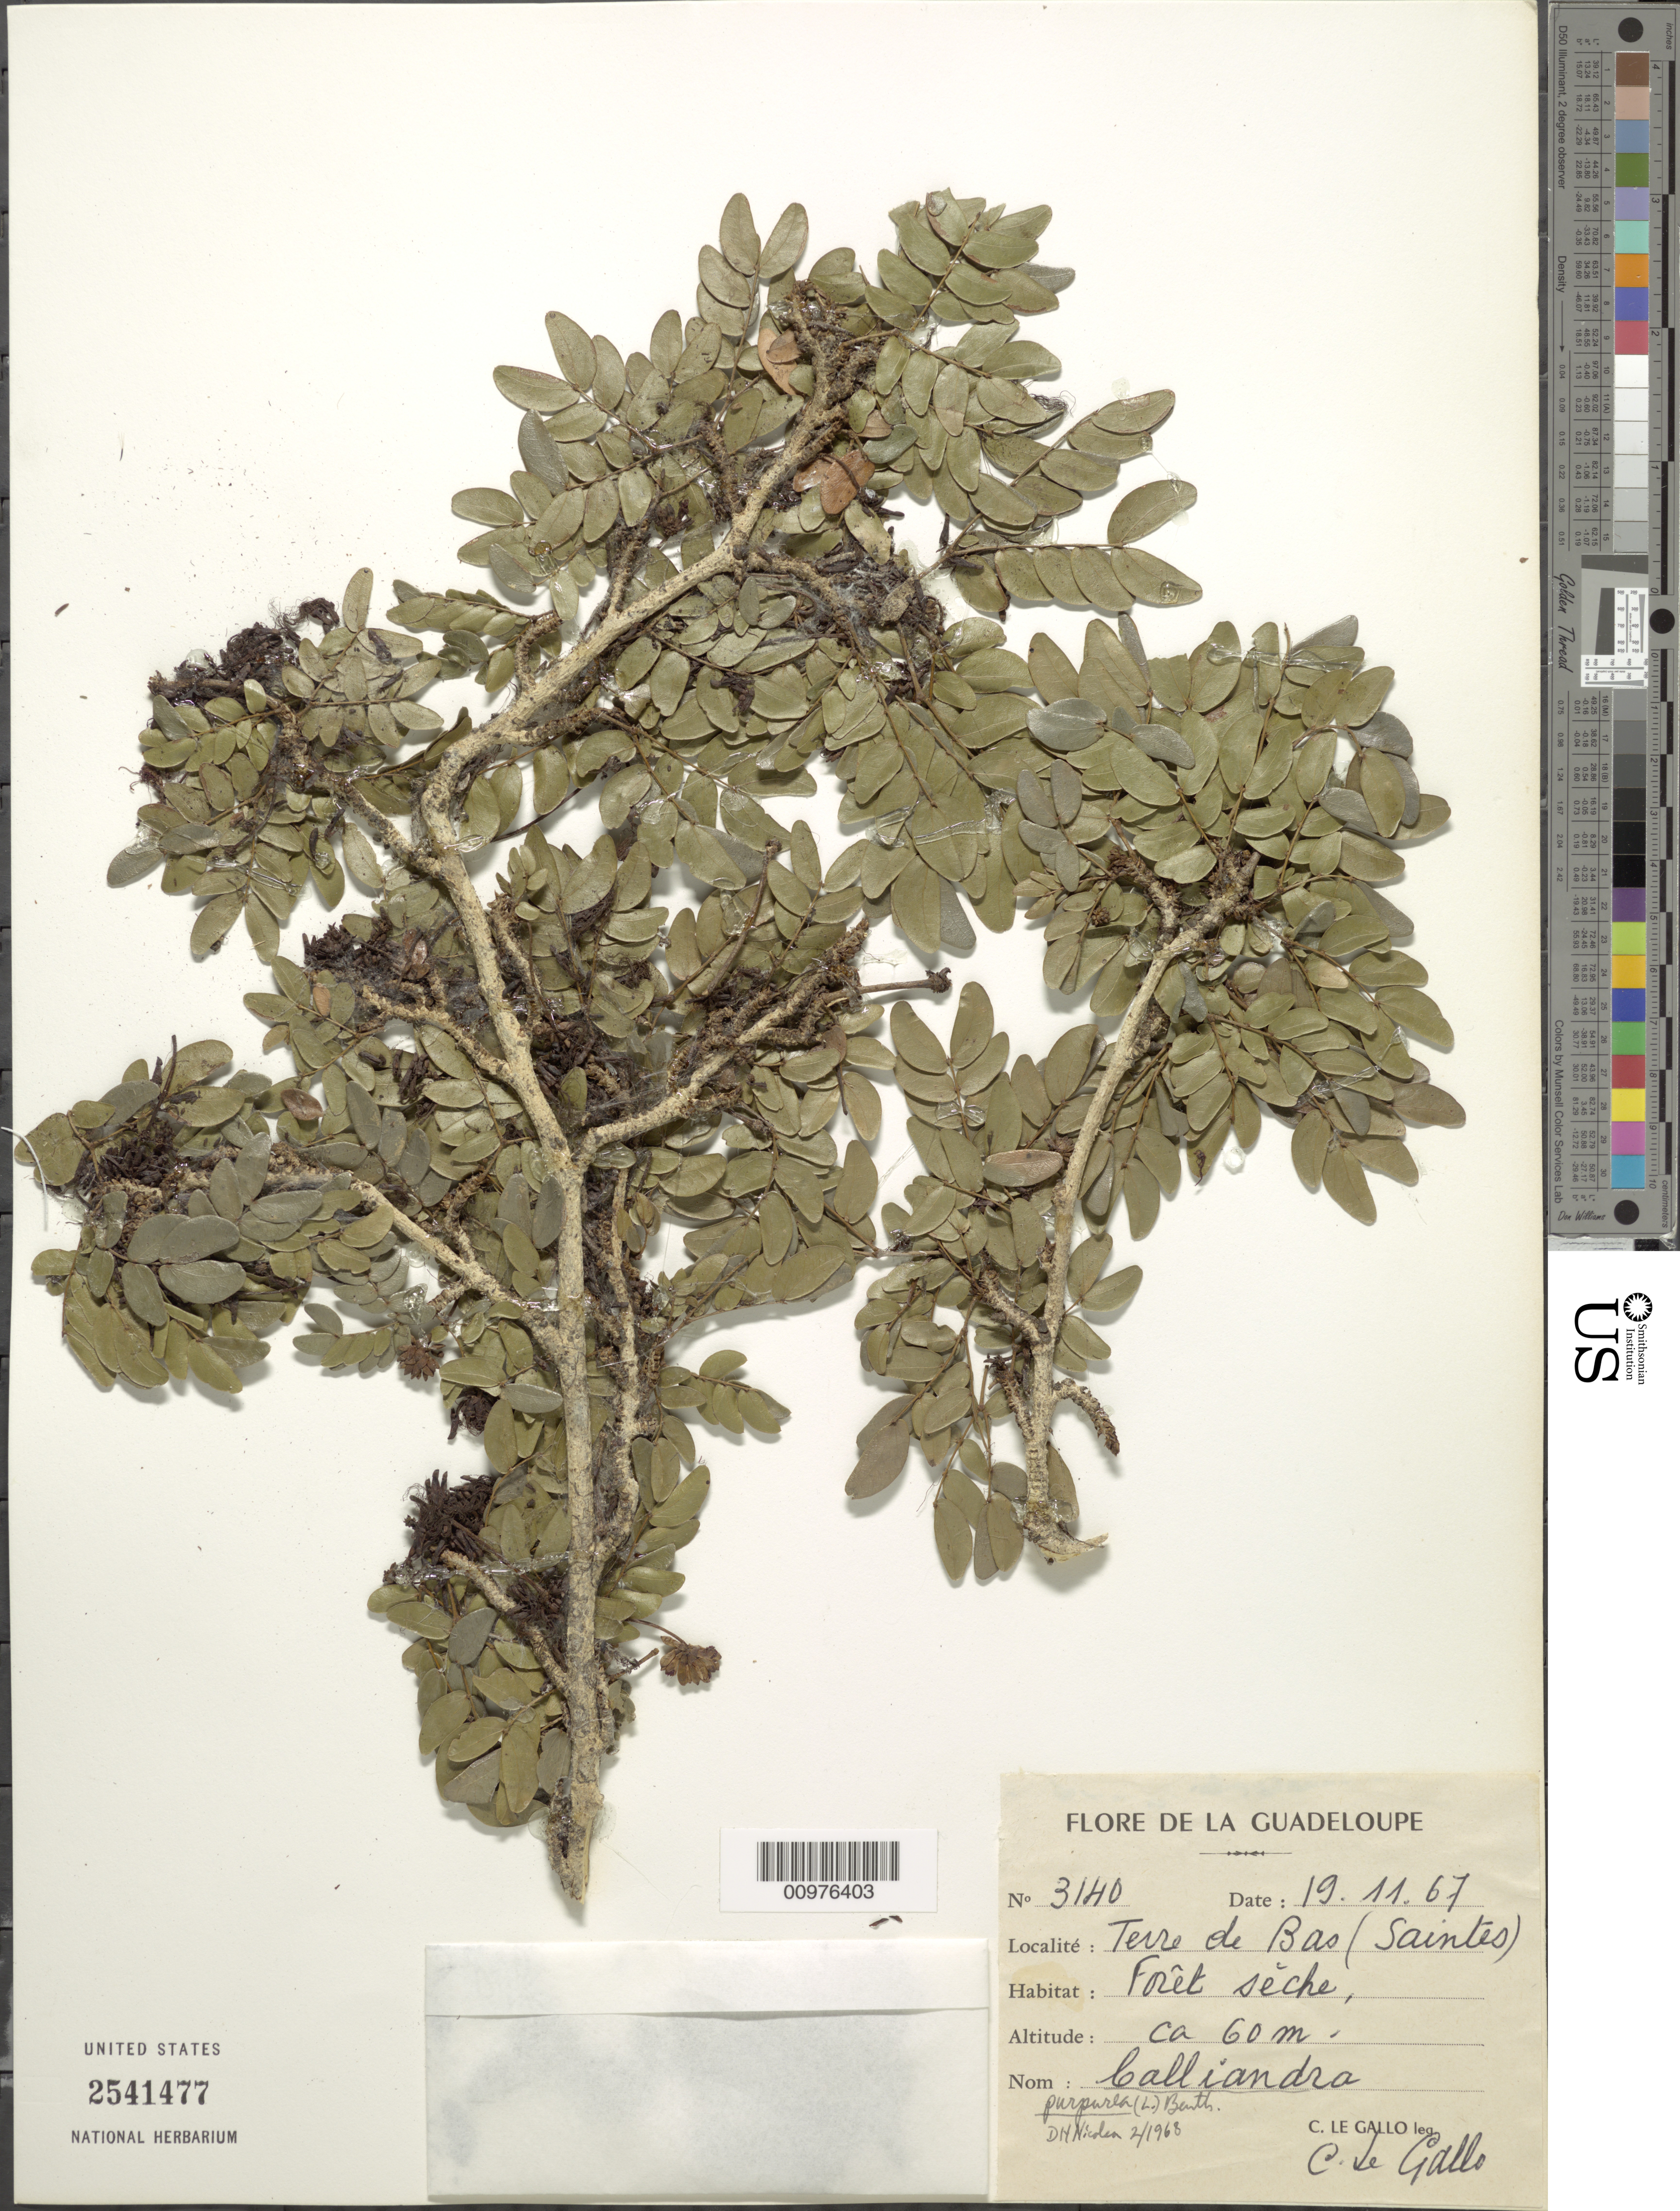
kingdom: Plantae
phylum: Tracheophyta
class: Magnoliopsida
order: Fabales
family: Fabaceae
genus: Calliandra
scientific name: Calliandra purpurea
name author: (L.) Benth.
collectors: C. Le Gallo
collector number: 3140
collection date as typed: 19 Nov 1967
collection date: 1967-11-19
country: Guadeloupe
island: Basse Terre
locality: Terre de Bas (Saintes); dry forest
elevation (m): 60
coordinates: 0 N, 0 E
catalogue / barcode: US 2541477